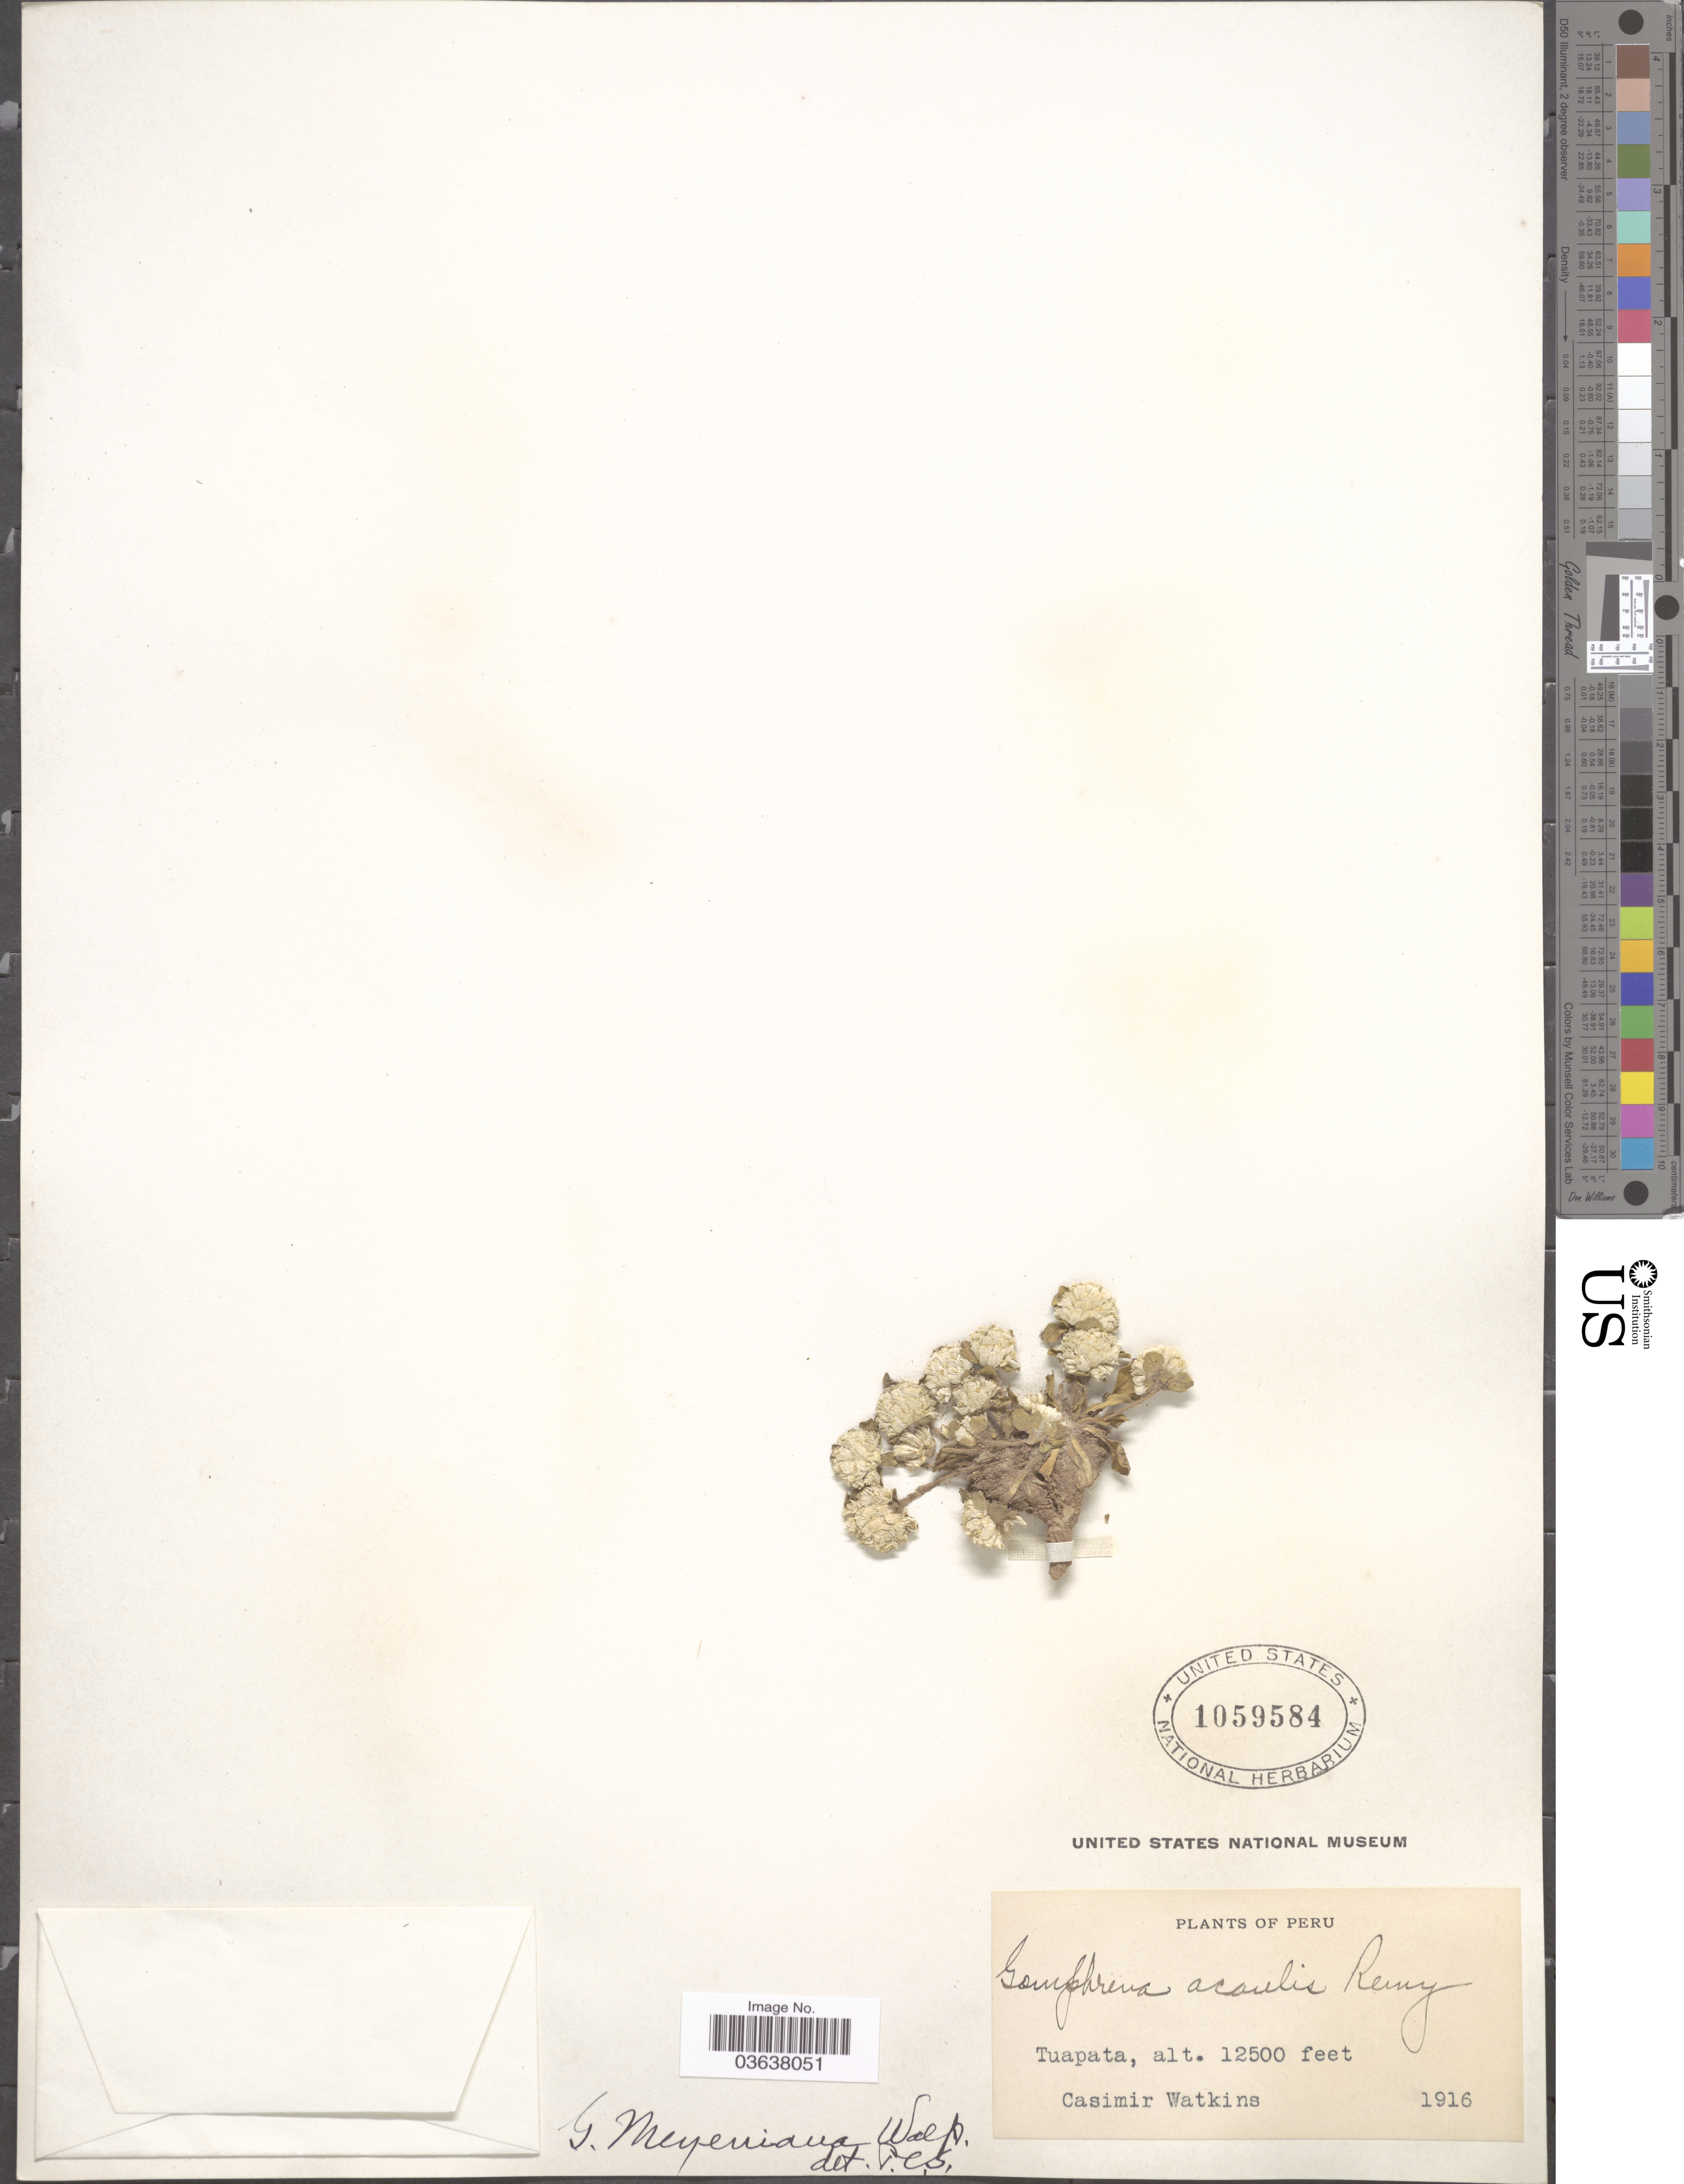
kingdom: Plantae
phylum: Tracheophyta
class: Magnoliopsida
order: Caryophyllales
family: Amaranthaceae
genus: Gomphrena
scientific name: Gomphrena meyeniana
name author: Walp.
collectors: C. Watkins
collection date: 1916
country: Peru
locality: Tuapata.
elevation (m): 3810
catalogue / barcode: US 1059584